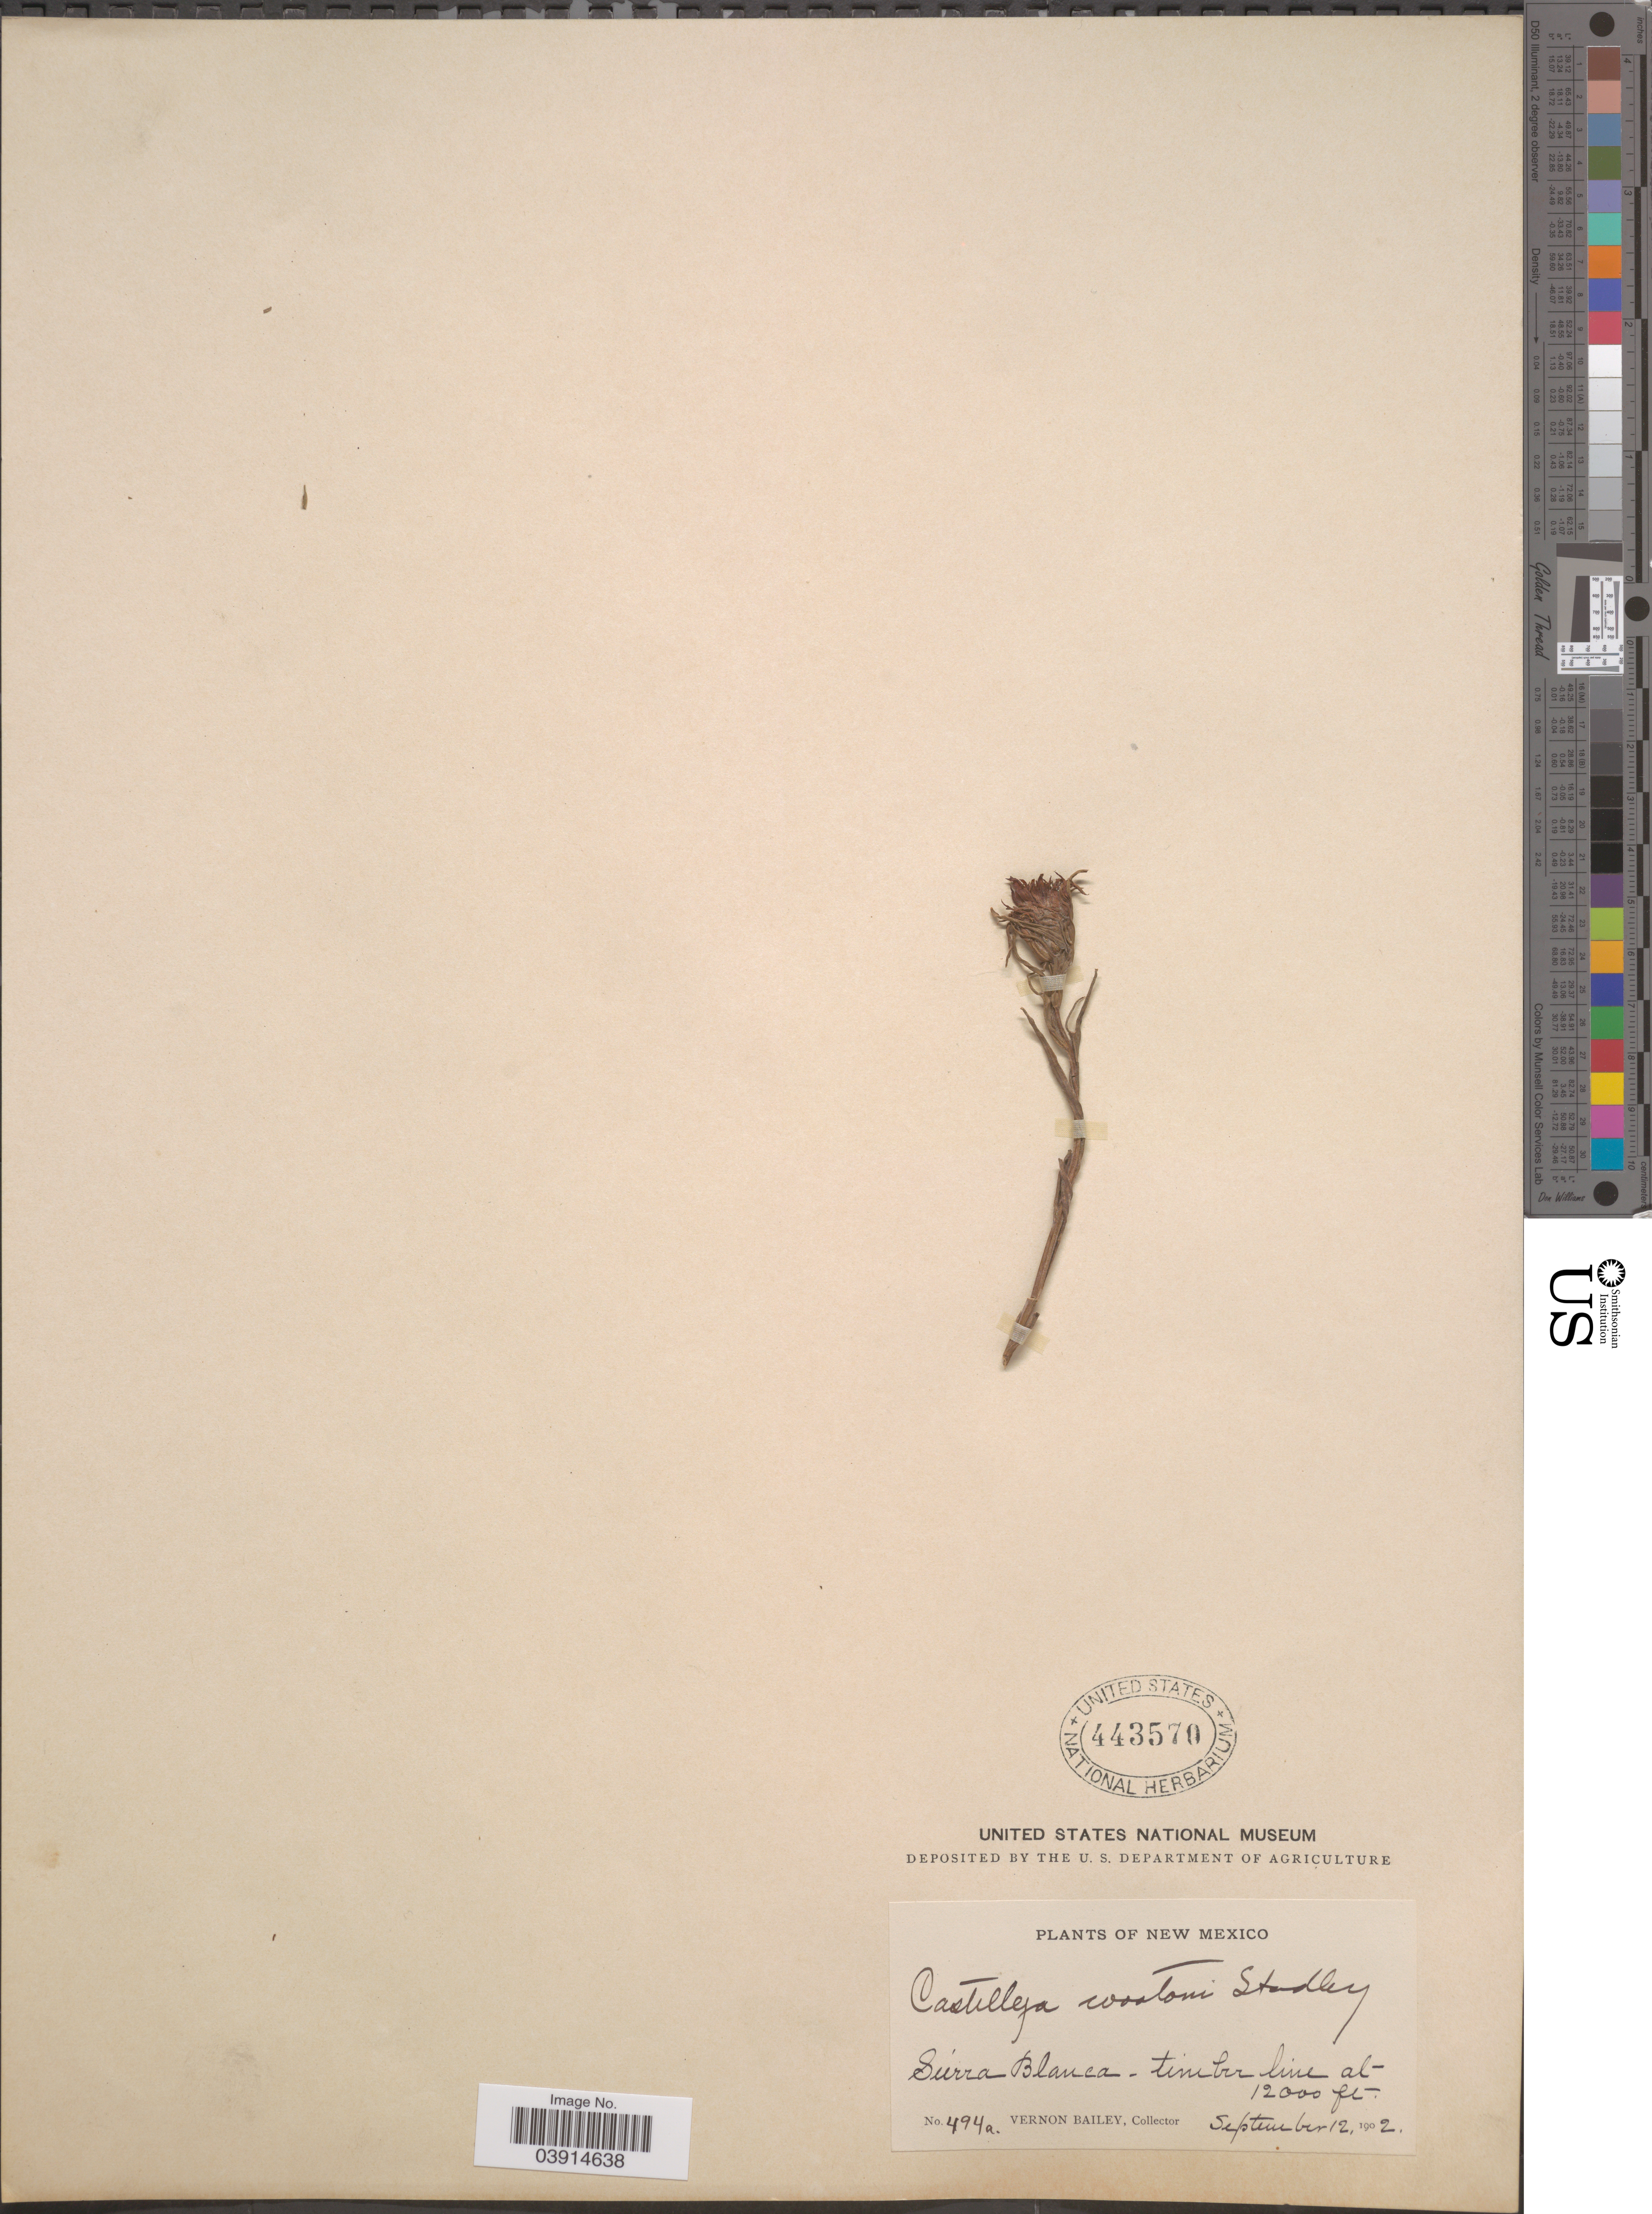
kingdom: Plantae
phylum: Tracheophyta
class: Magnoliopsida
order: Lamiales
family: Orobanchaceae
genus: Castilleja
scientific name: Castilleja wootonii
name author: Standl.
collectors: V. O. Bailey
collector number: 494a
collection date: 1902-09-12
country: United States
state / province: New Mexico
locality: Sierra Blanca.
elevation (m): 3658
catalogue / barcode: US 443570